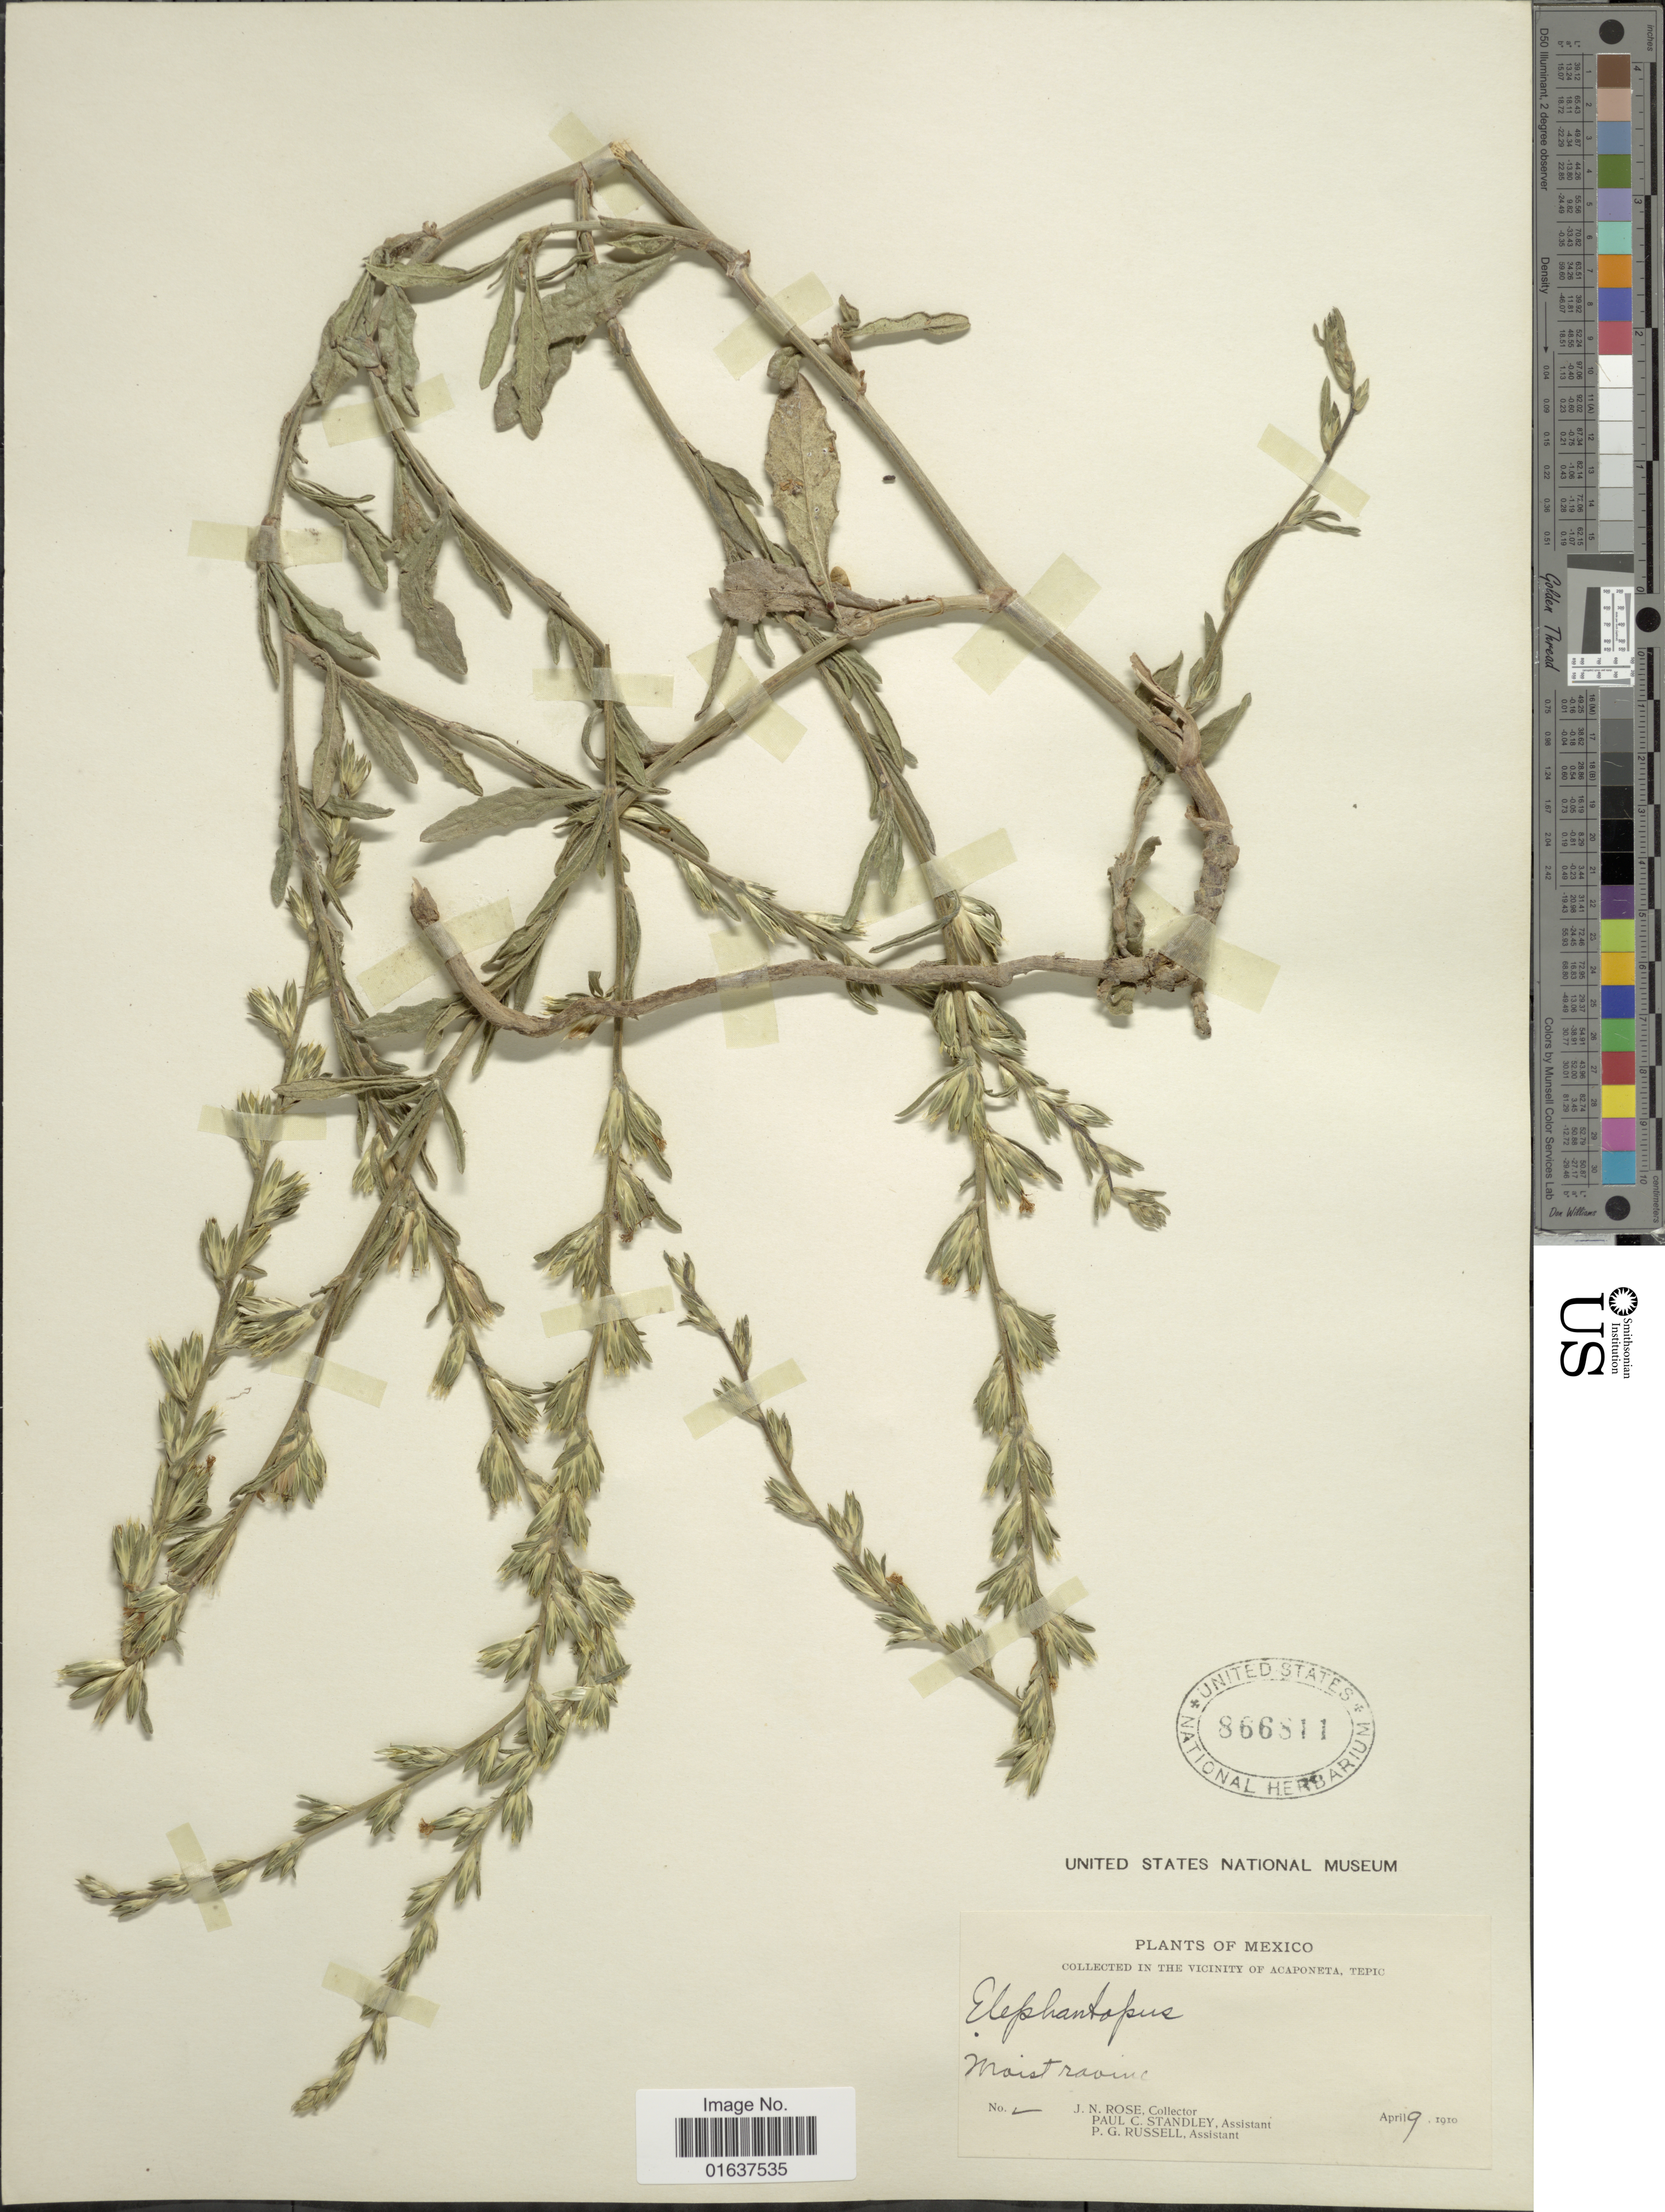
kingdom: Plantae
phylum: Tracheophyta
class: Magnoliopsida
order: Asterales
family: Asteraceae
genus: Pseudelephantopus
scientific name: Pseudelephantopus spicatus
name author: (Juss. ex Aubl.) C.F. Baker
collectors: J. N. Rose, P. C. Standley & P. G. Russell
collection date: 1910-04-09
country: Mexico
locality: In the vicinity of Acaponeta, tepic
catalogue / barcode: US 866811